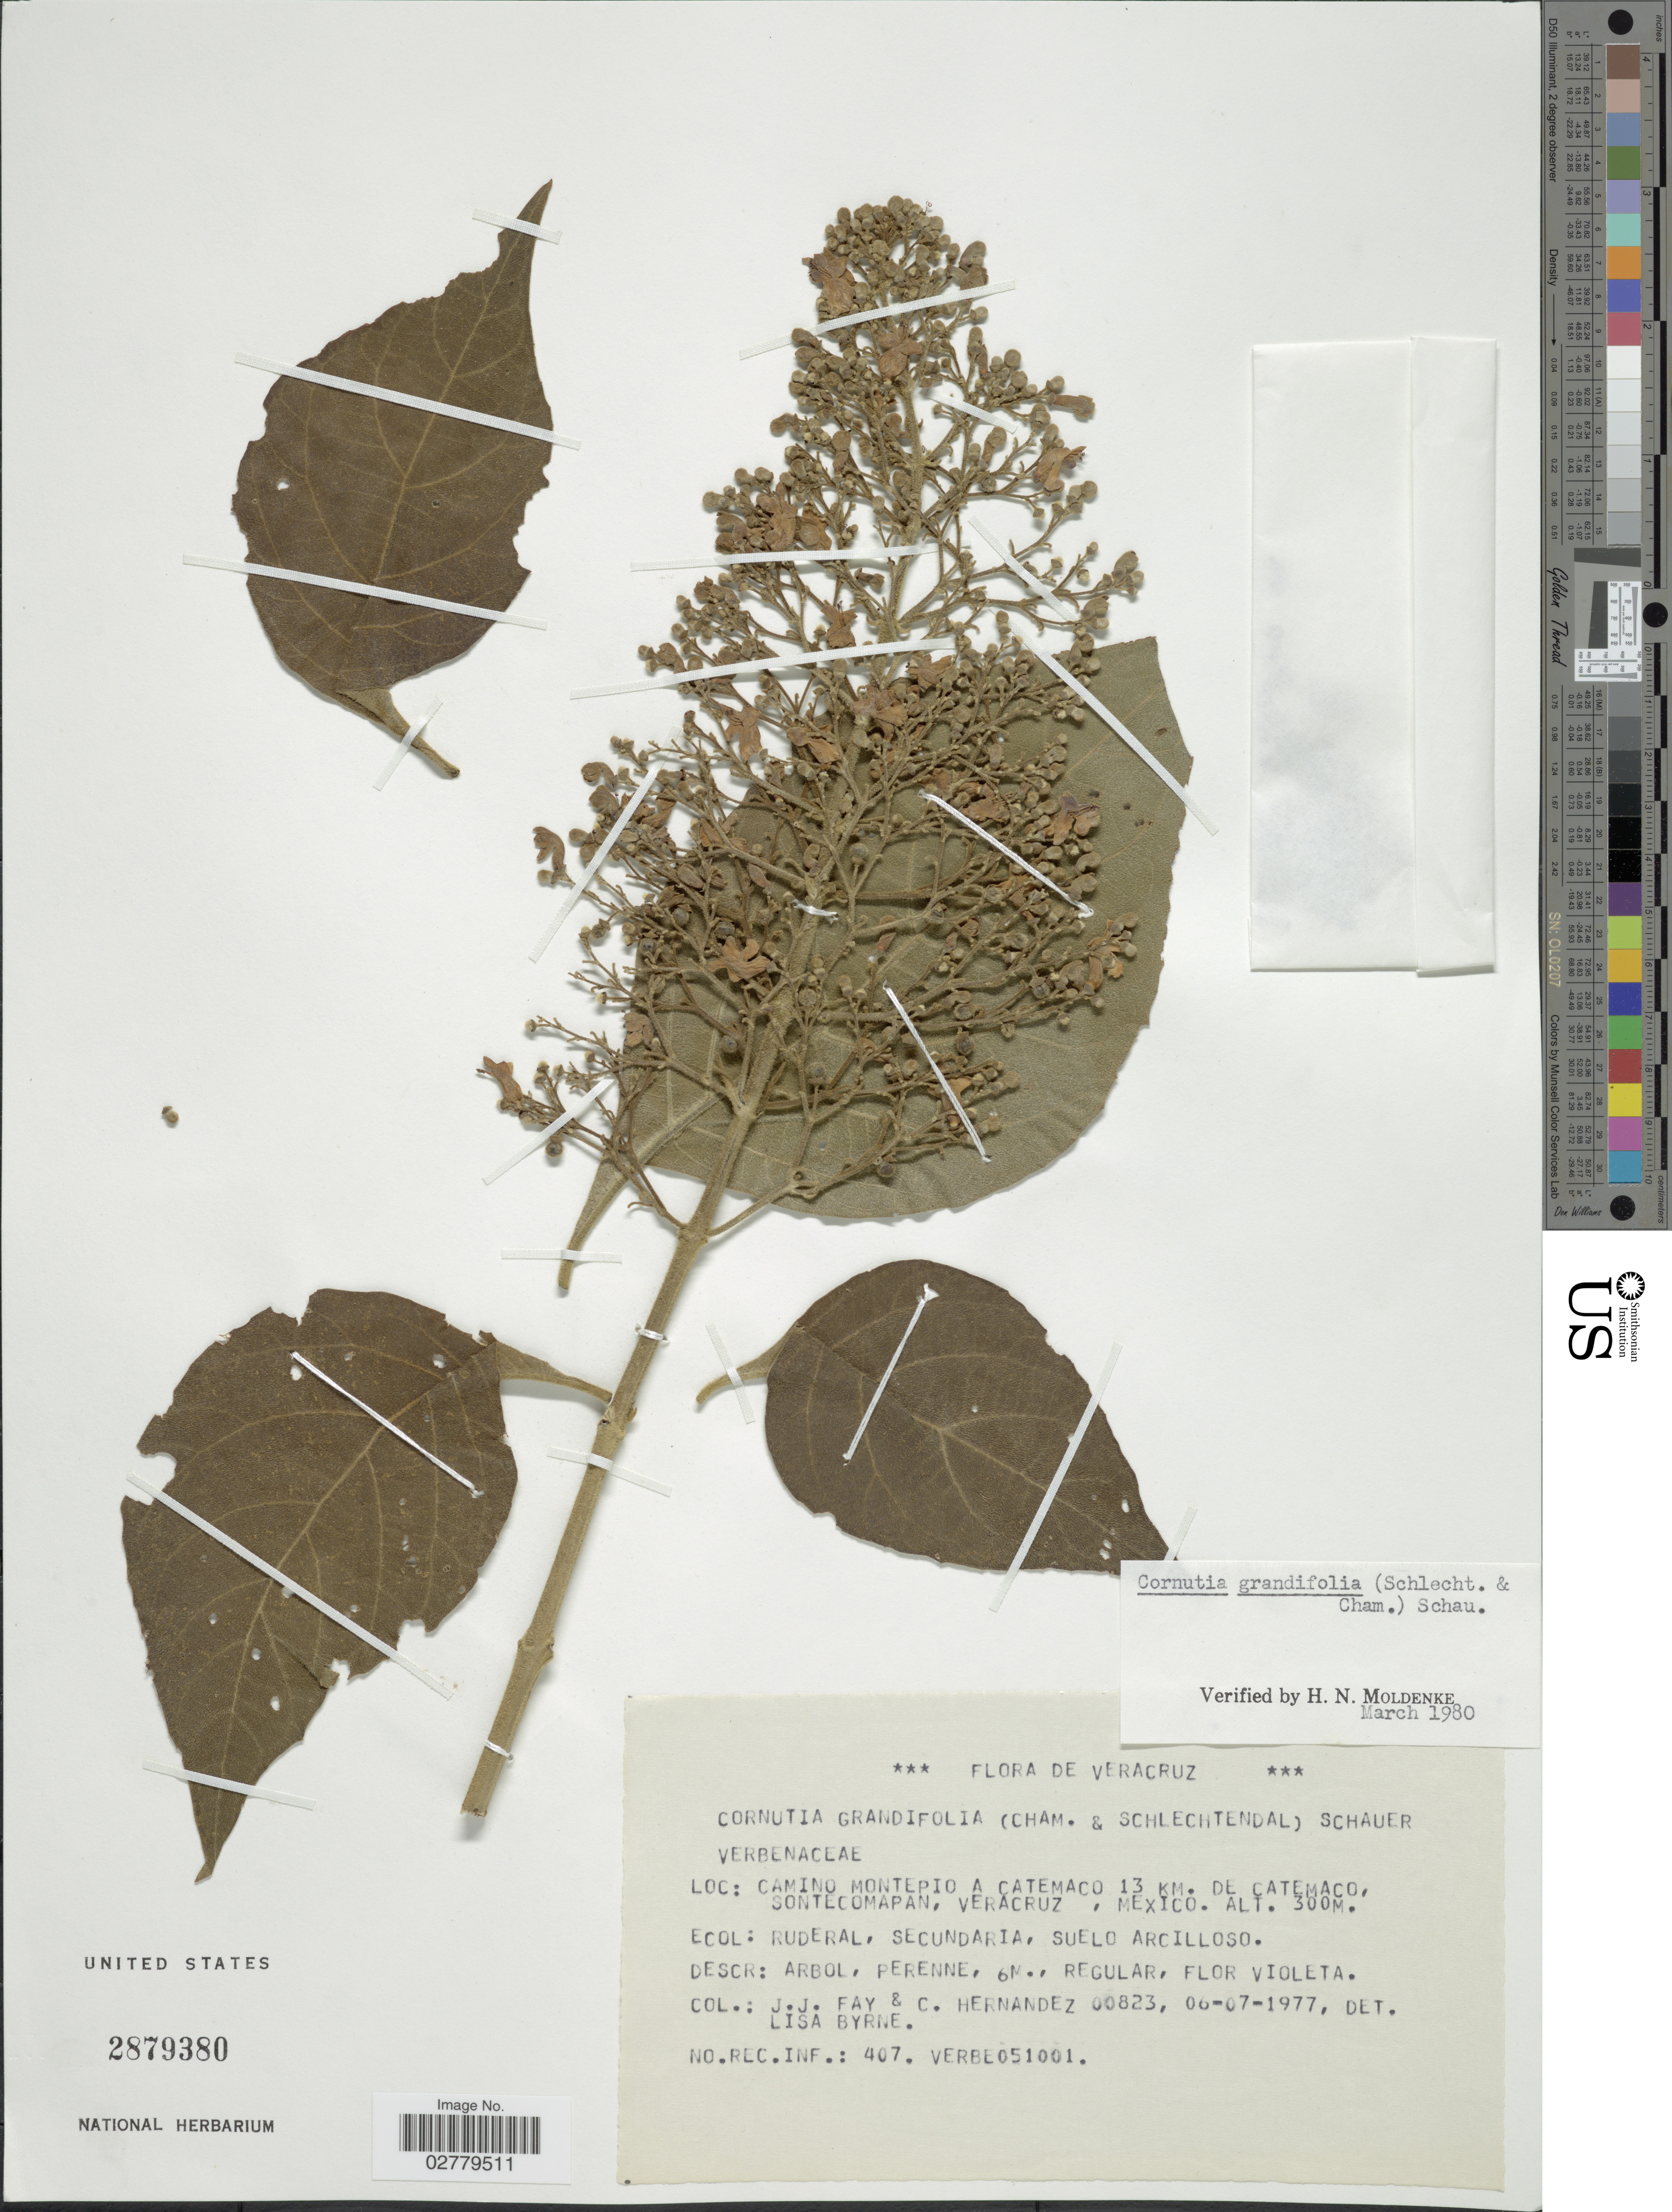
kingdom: Plantae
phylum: Tracheophyta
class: Magnoliopsida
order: Lamiales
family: Lamiaceae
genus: Cornutia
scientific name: Cornutia grandifolia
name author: (Cham. & Schltdl.) Schauer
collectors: J. Fay & C. Hernandez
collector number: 00823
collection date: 1977-07-06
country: Mexico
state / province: Veracruz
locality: Camino Montepio a Catemaco 13 km. de Catemaco, Sontecomapan, Veracruz.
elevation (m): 300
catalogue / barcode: US 2879380